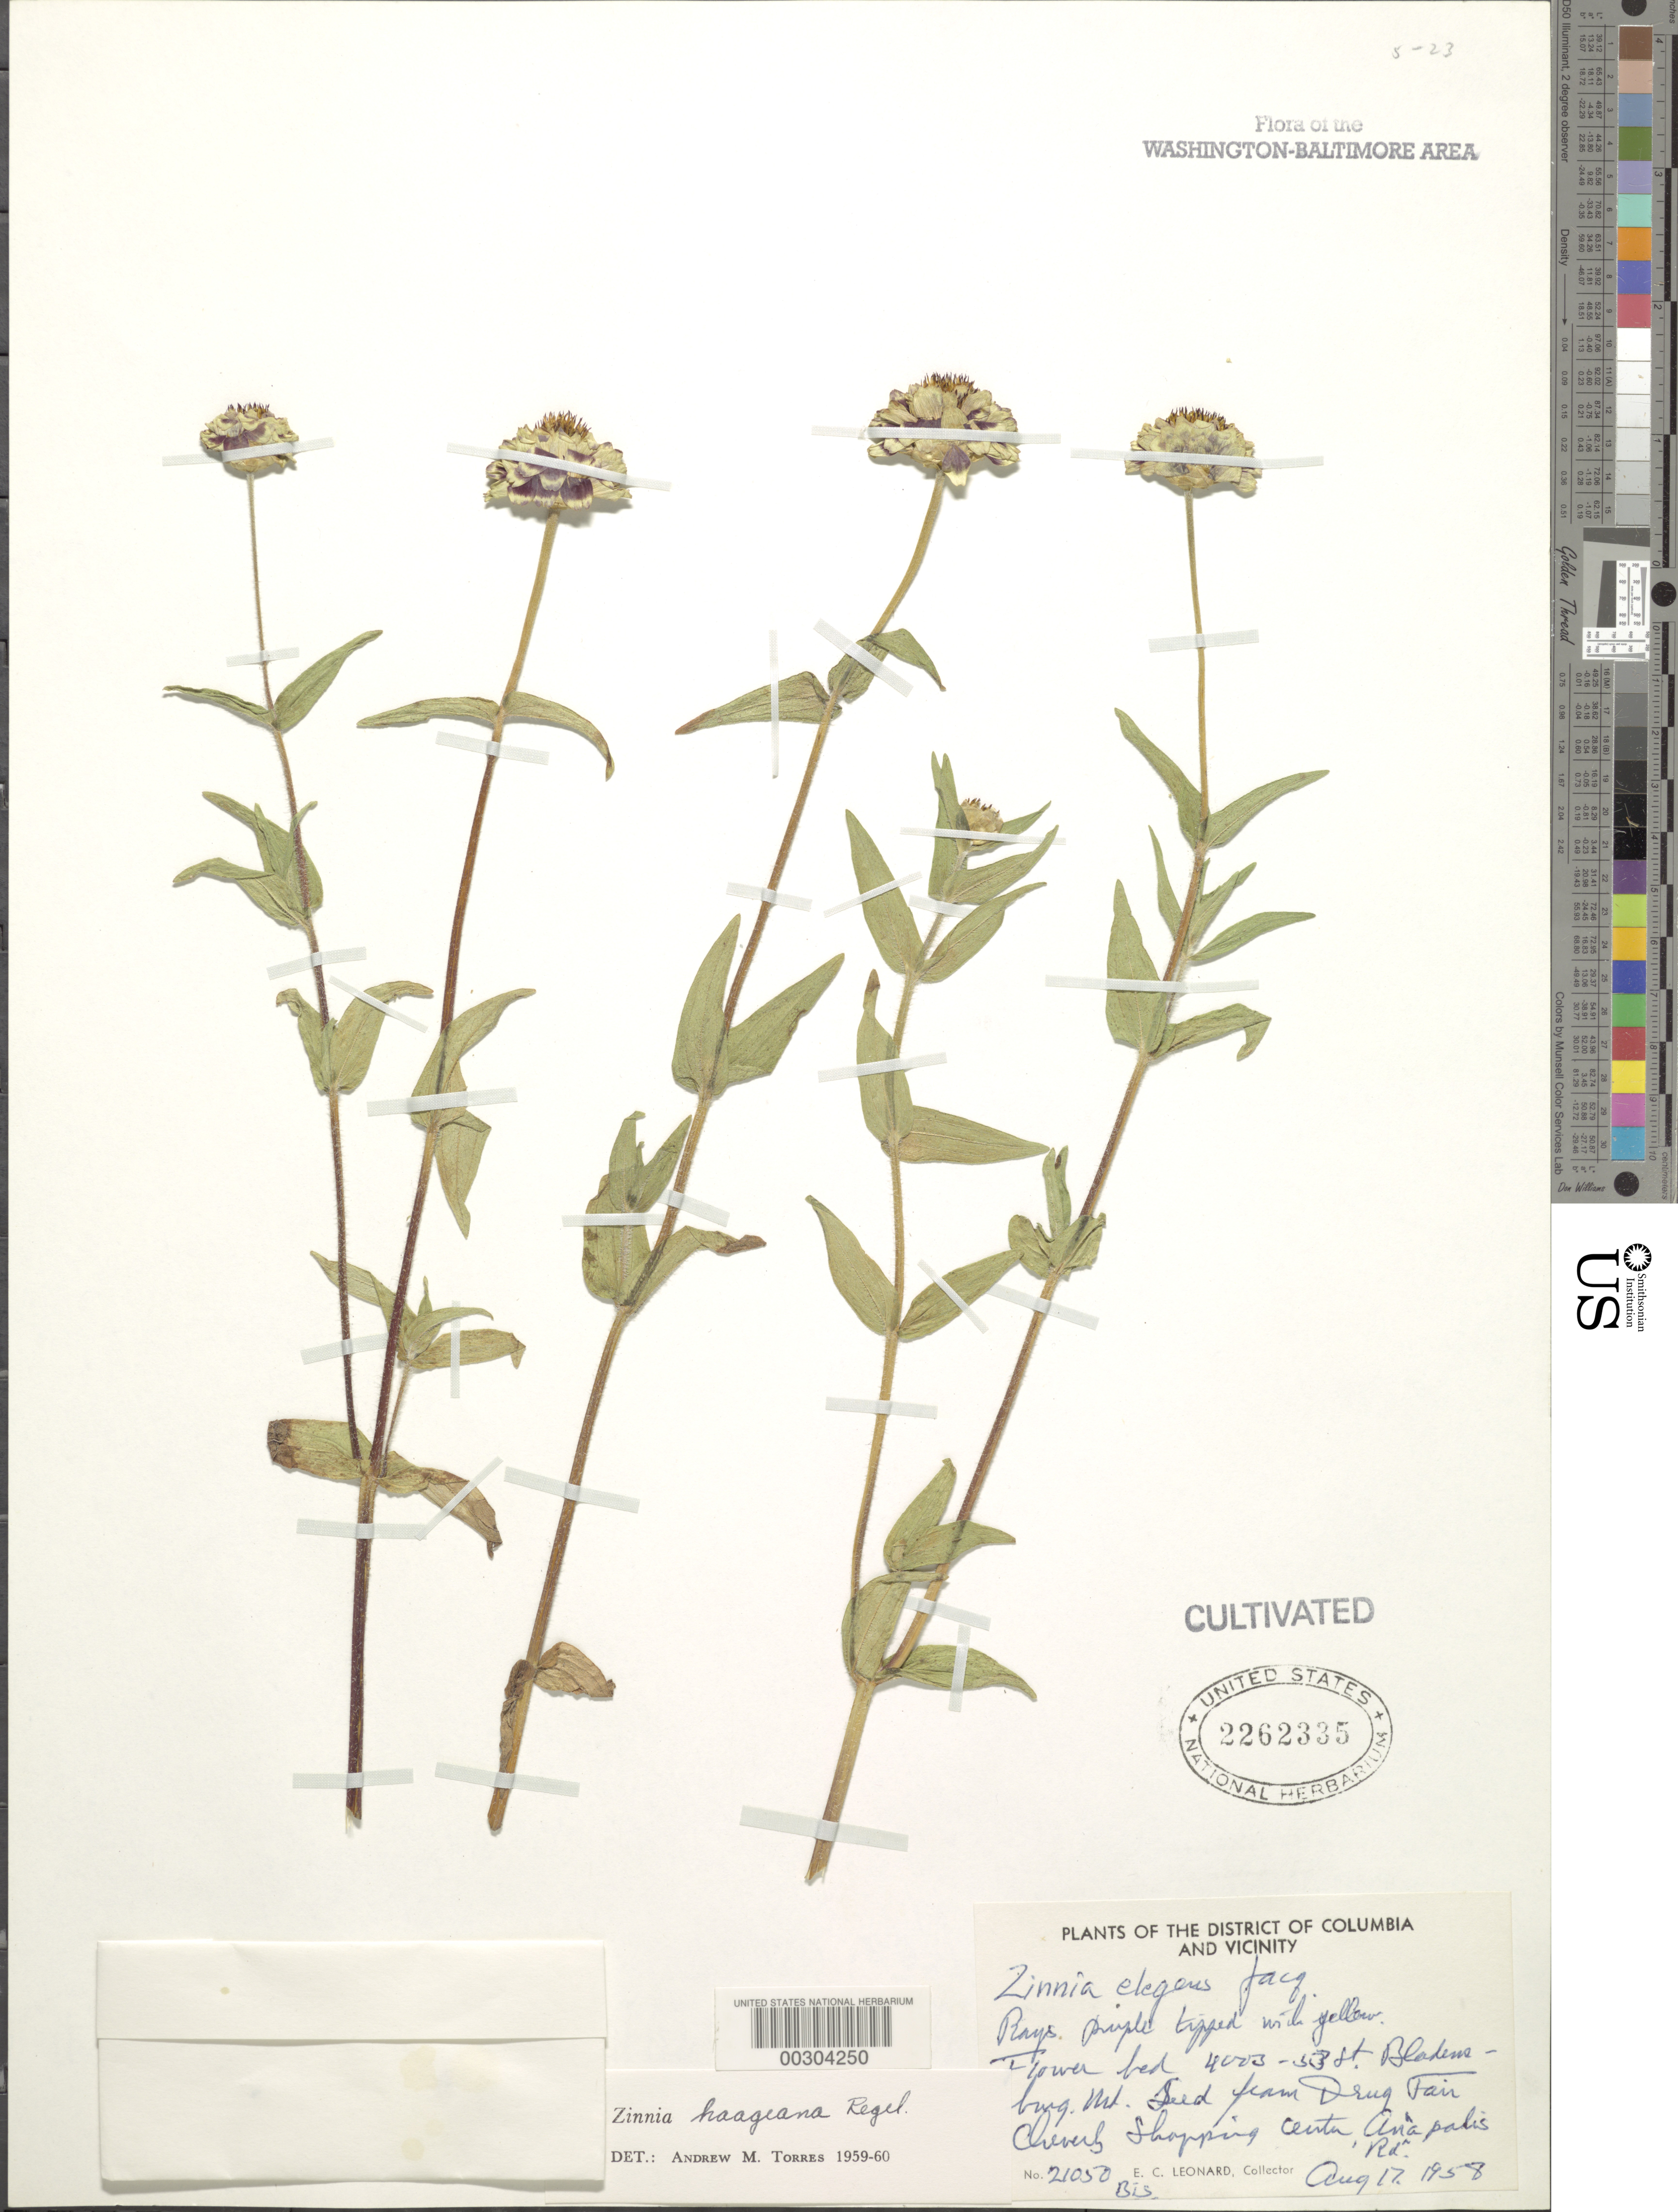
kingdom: Plantae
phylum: Tracheophyta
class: Magnoliopsida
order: Asterales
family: Asteraceae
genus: Zinnia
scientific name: Zinnia haageana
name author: Regel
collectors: E. C. Leonard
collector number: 21050BIS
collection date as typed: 17 Aug 1958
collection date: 1958-08-17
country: United States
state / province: Maryland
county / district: Prince George's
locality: Bladensburg, 4003 53 St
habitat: Flower garden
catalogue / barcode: US 2262335